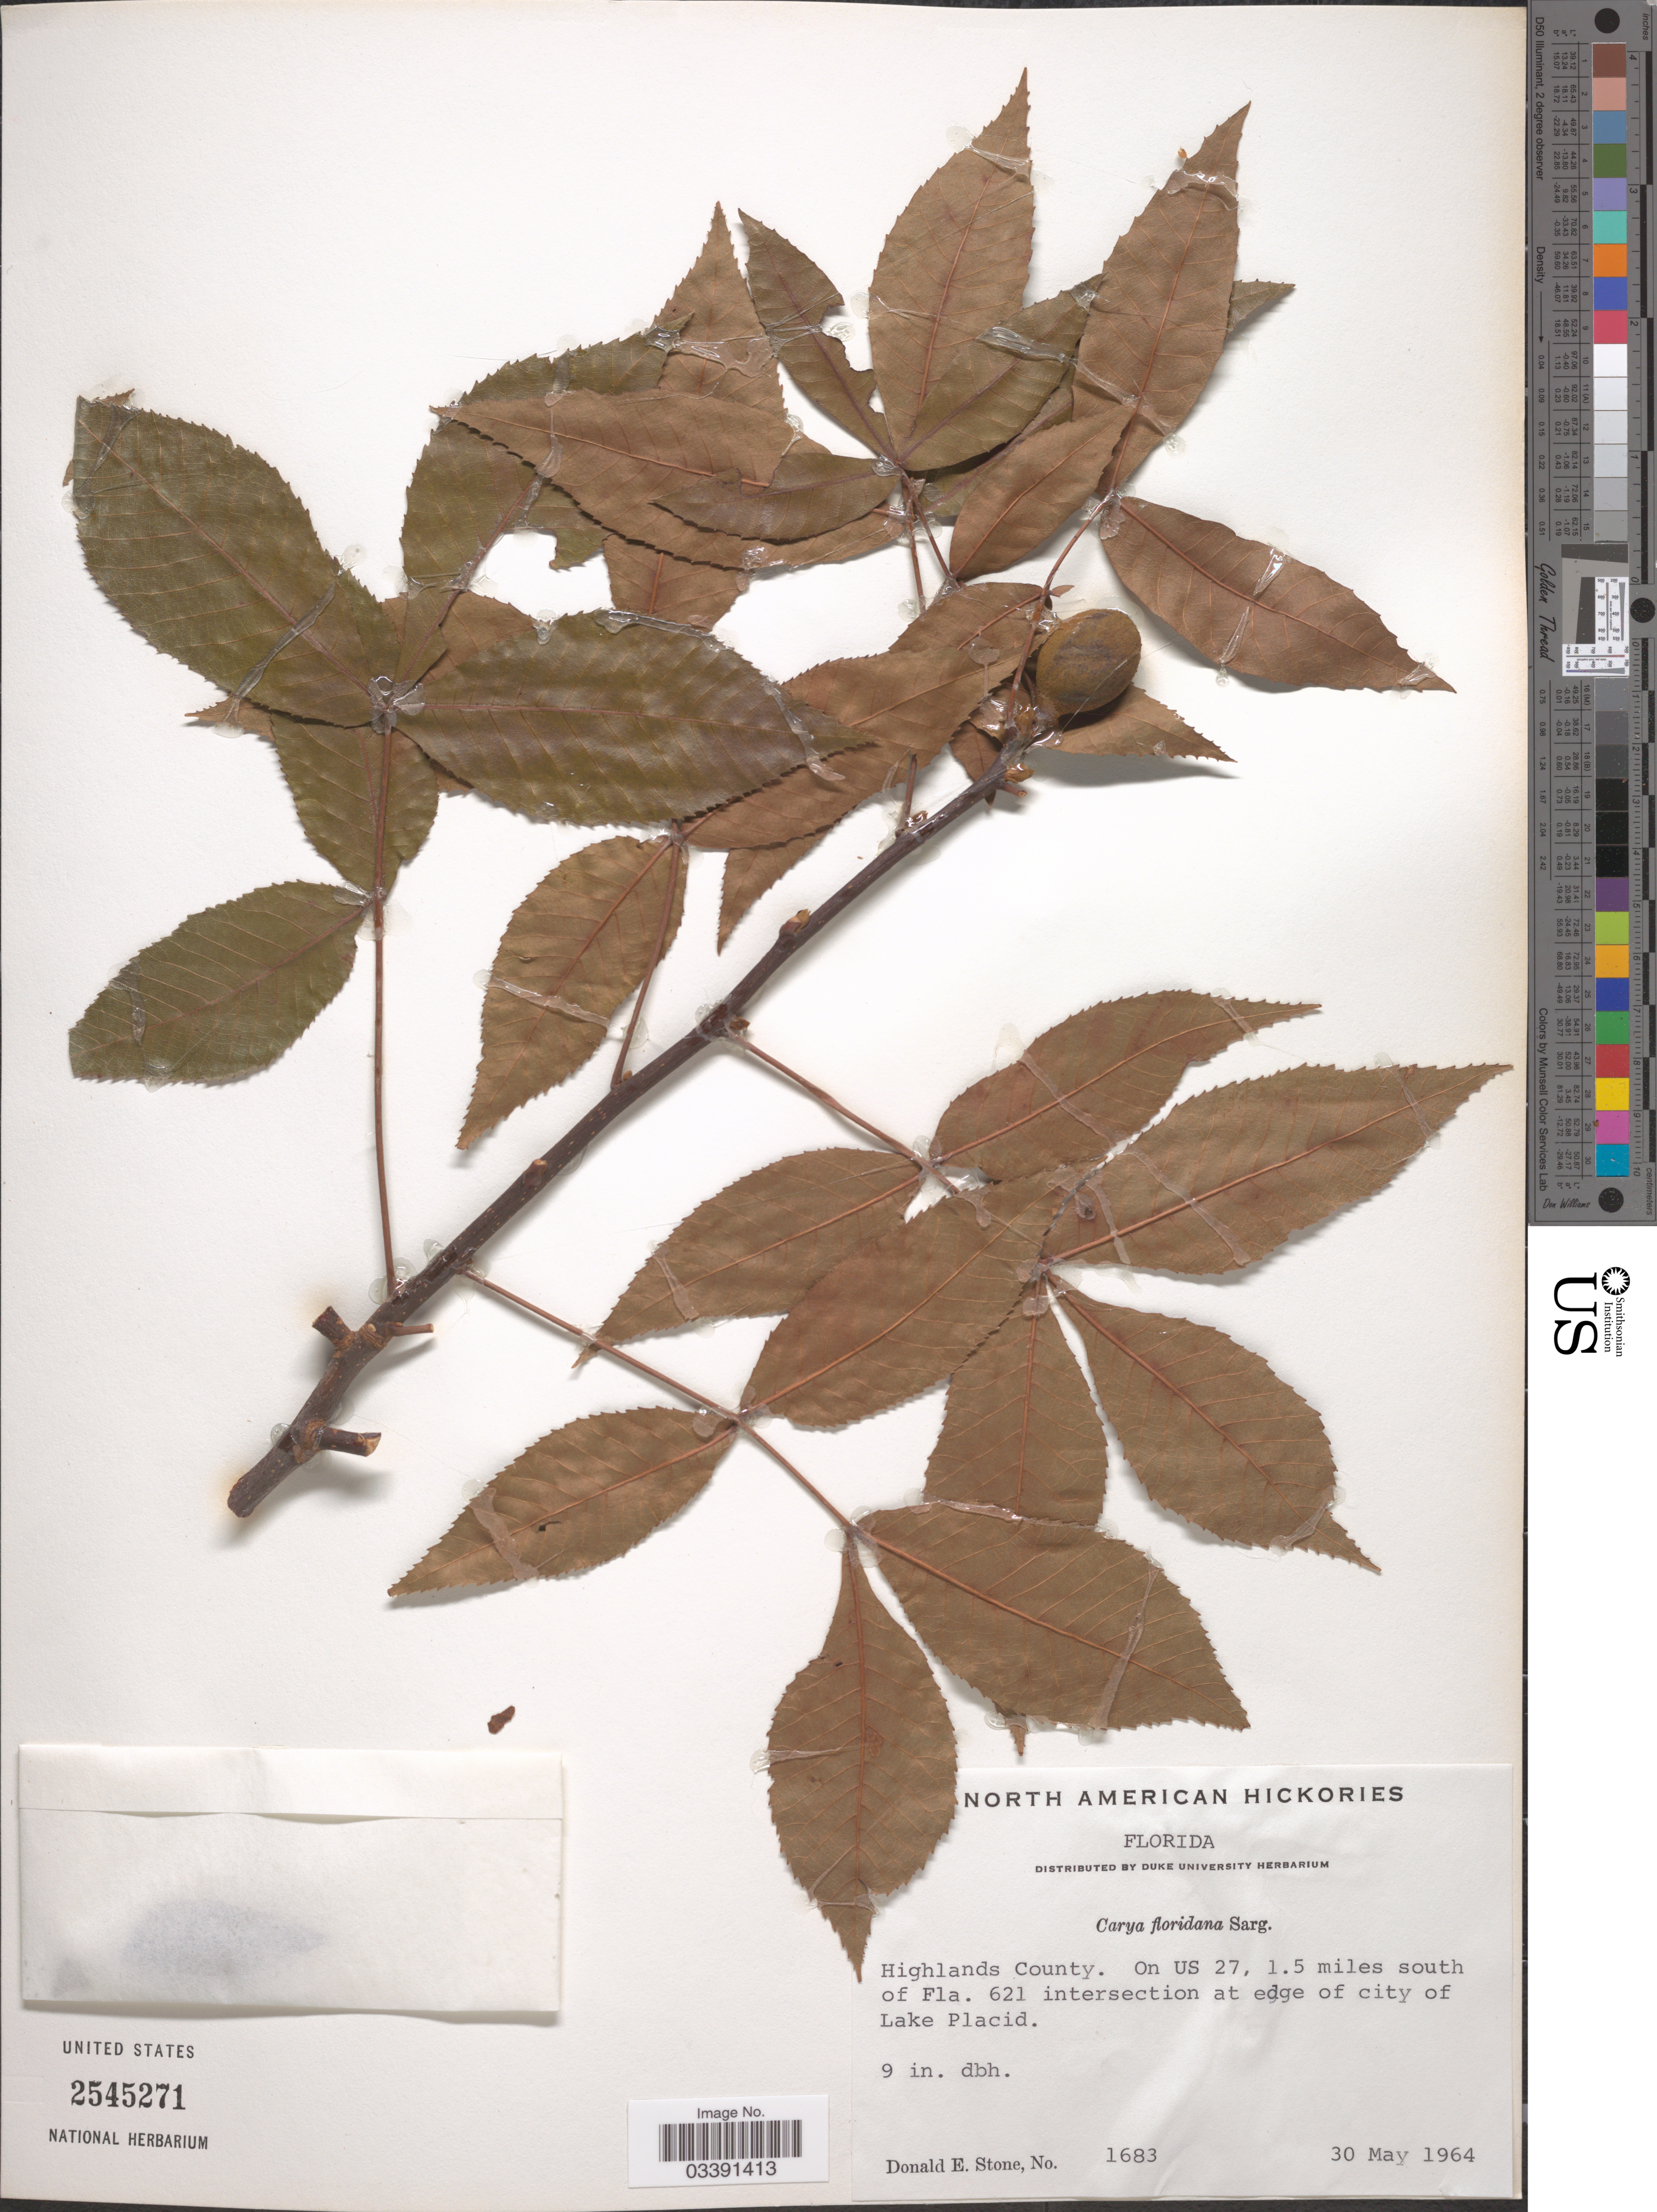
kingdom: Plantae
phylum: Tracheophyta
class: Magnoliopsida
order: Fagales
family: Juglandaceae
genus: Carya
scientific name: Carya floridana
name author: Sarg.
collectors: D. Stone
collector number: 1683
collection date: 1964-05-30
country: United States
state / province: Florida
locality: Highlands County. On US 27, 1.5 miles south of Fla. 621 intersection at edge of city of Lake Placid.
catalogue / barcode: US 2545271